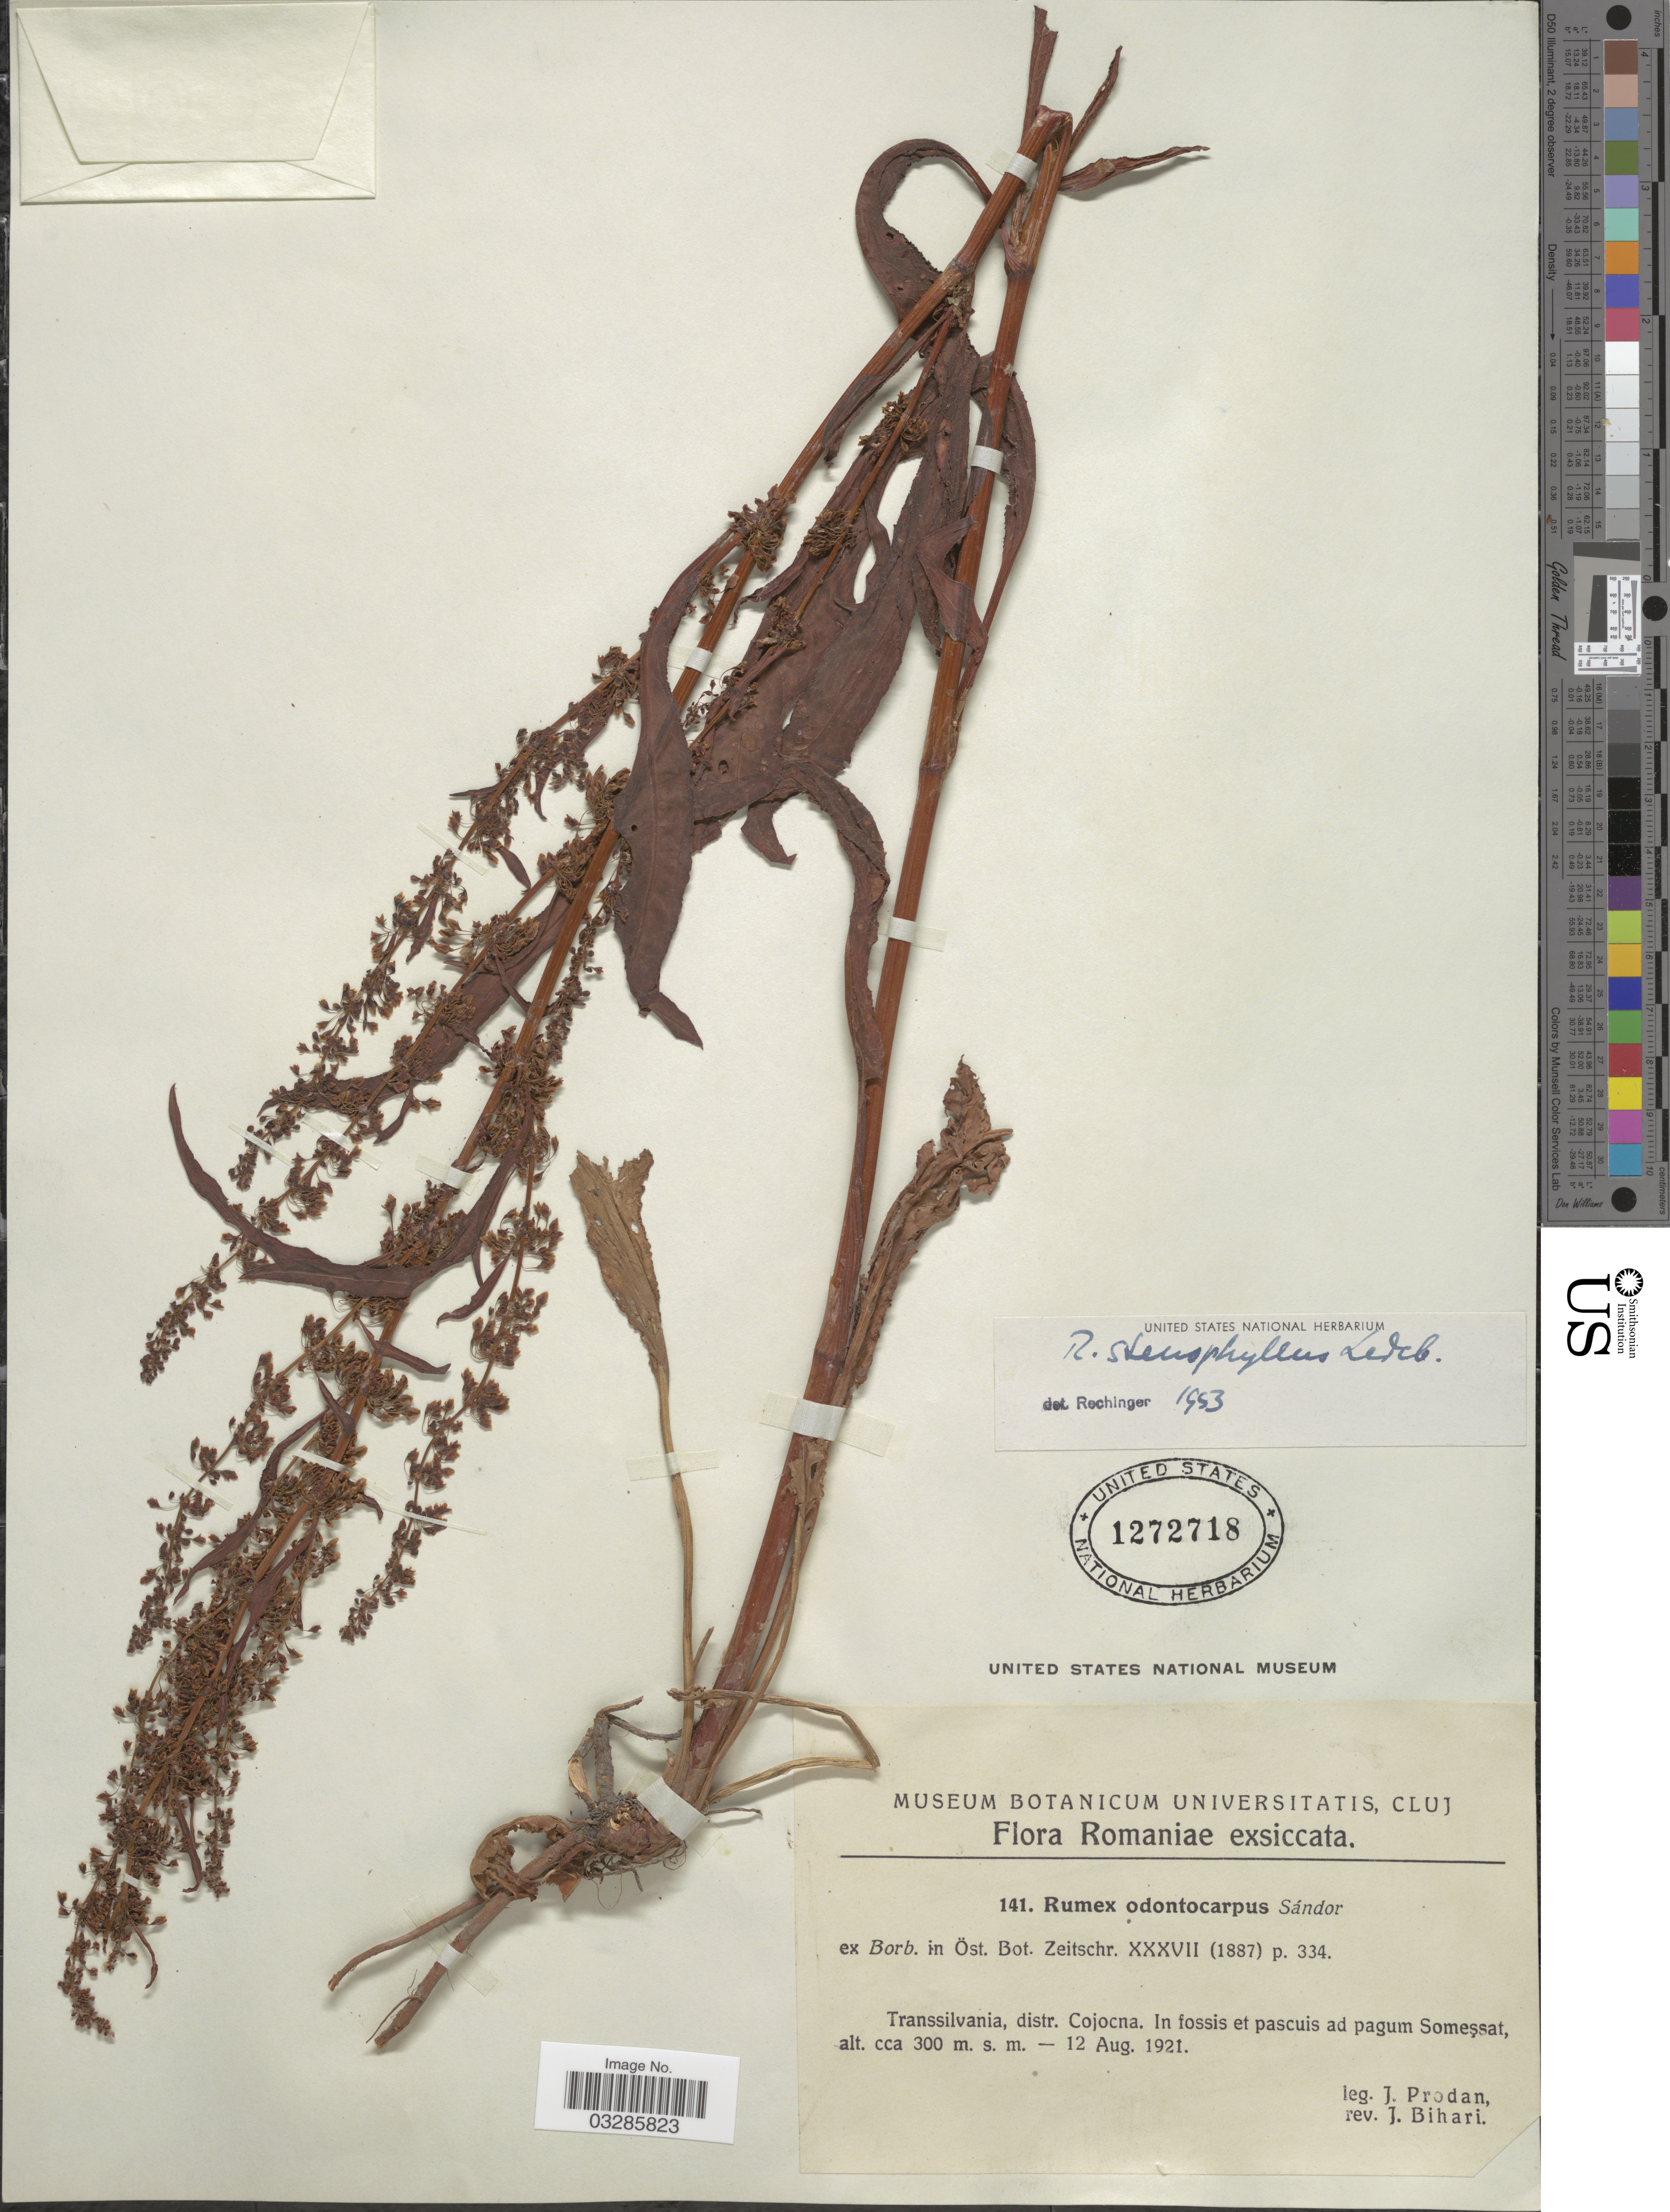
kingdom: Plantae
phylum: Tracheophyta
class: Magnoliopsida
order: Caryophyllales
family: Polygonaceae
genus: Rumex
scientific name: Rumex stenophyllus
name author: Ledeb.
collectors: J. Prodan & J. Bihari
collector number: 141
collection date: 1921-08-12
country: Romania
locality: Transsilvania, distr. Cojocna. In fossis et pascuis ad pagum Somessat.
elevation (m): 300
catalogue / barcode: US 1272718